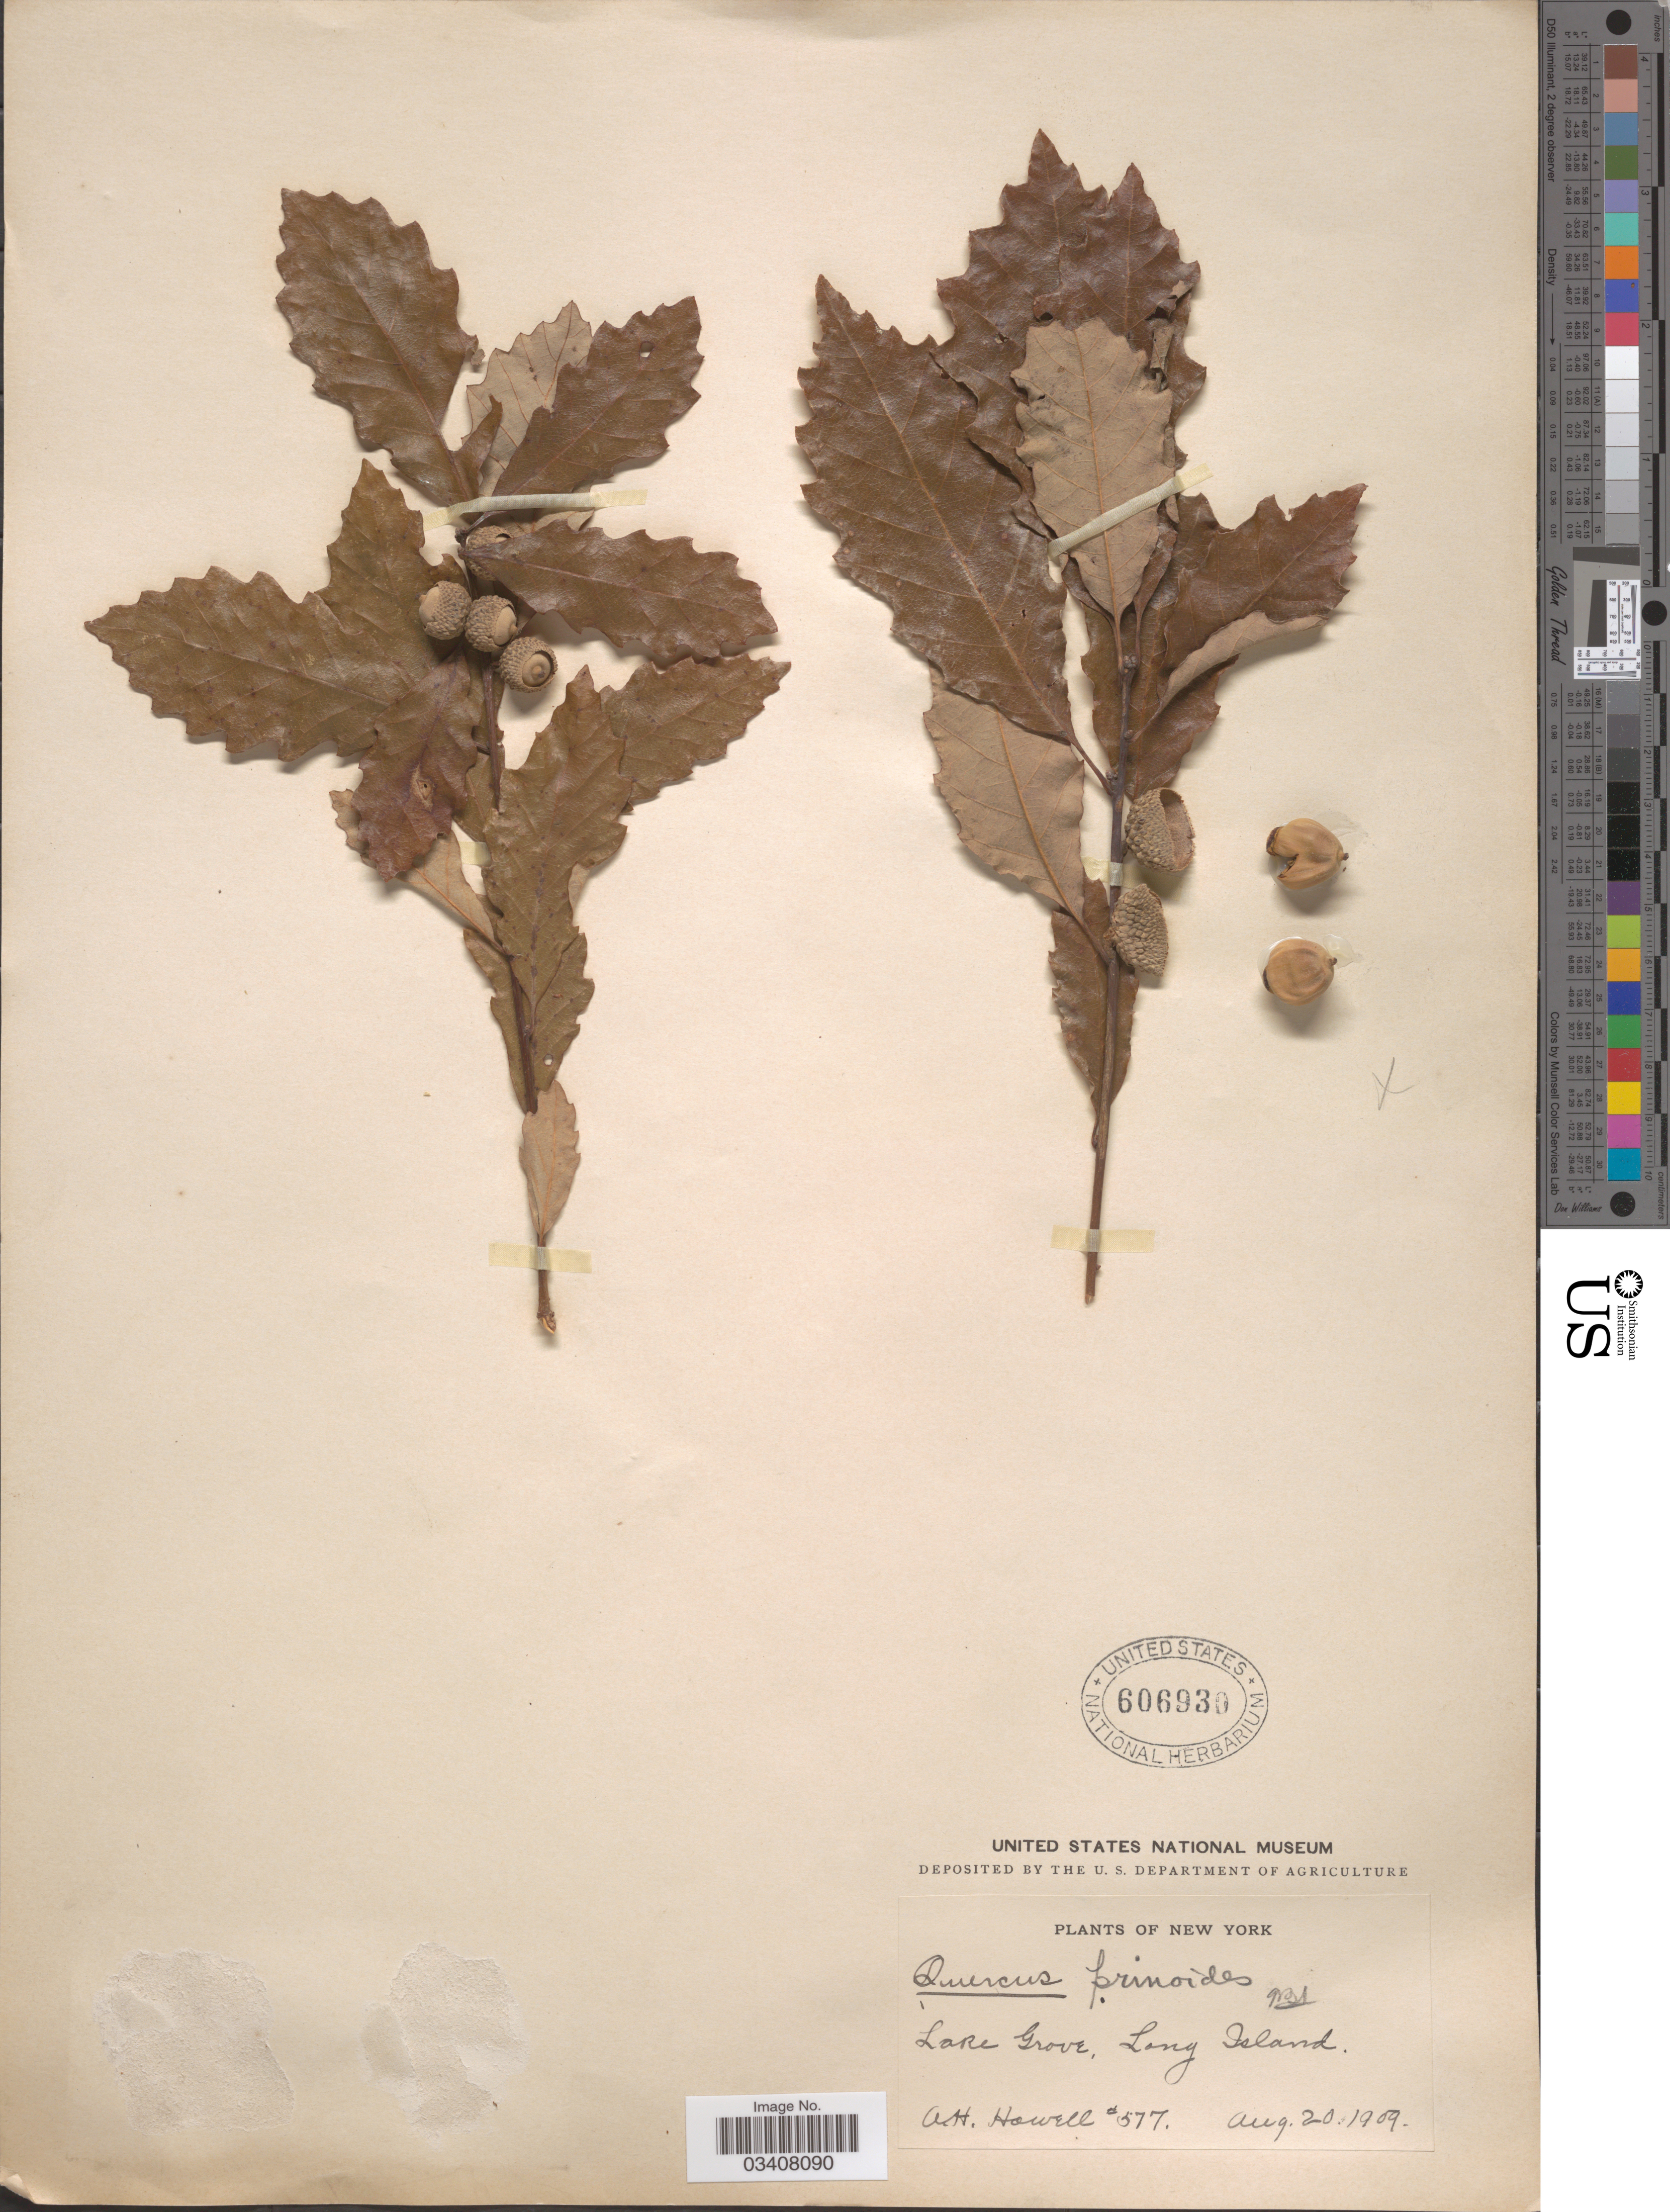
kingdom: Plantae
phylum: Tracheophyta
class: Magnoliopsida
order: Fagales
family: Fagaceae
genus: Quercus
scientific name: Quercus prinoides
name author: Willd.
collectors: A. Howell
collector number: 577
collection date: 1909-08-20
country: United States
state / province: New York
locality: Lake Grove, Long Island.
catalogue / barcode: US 606930